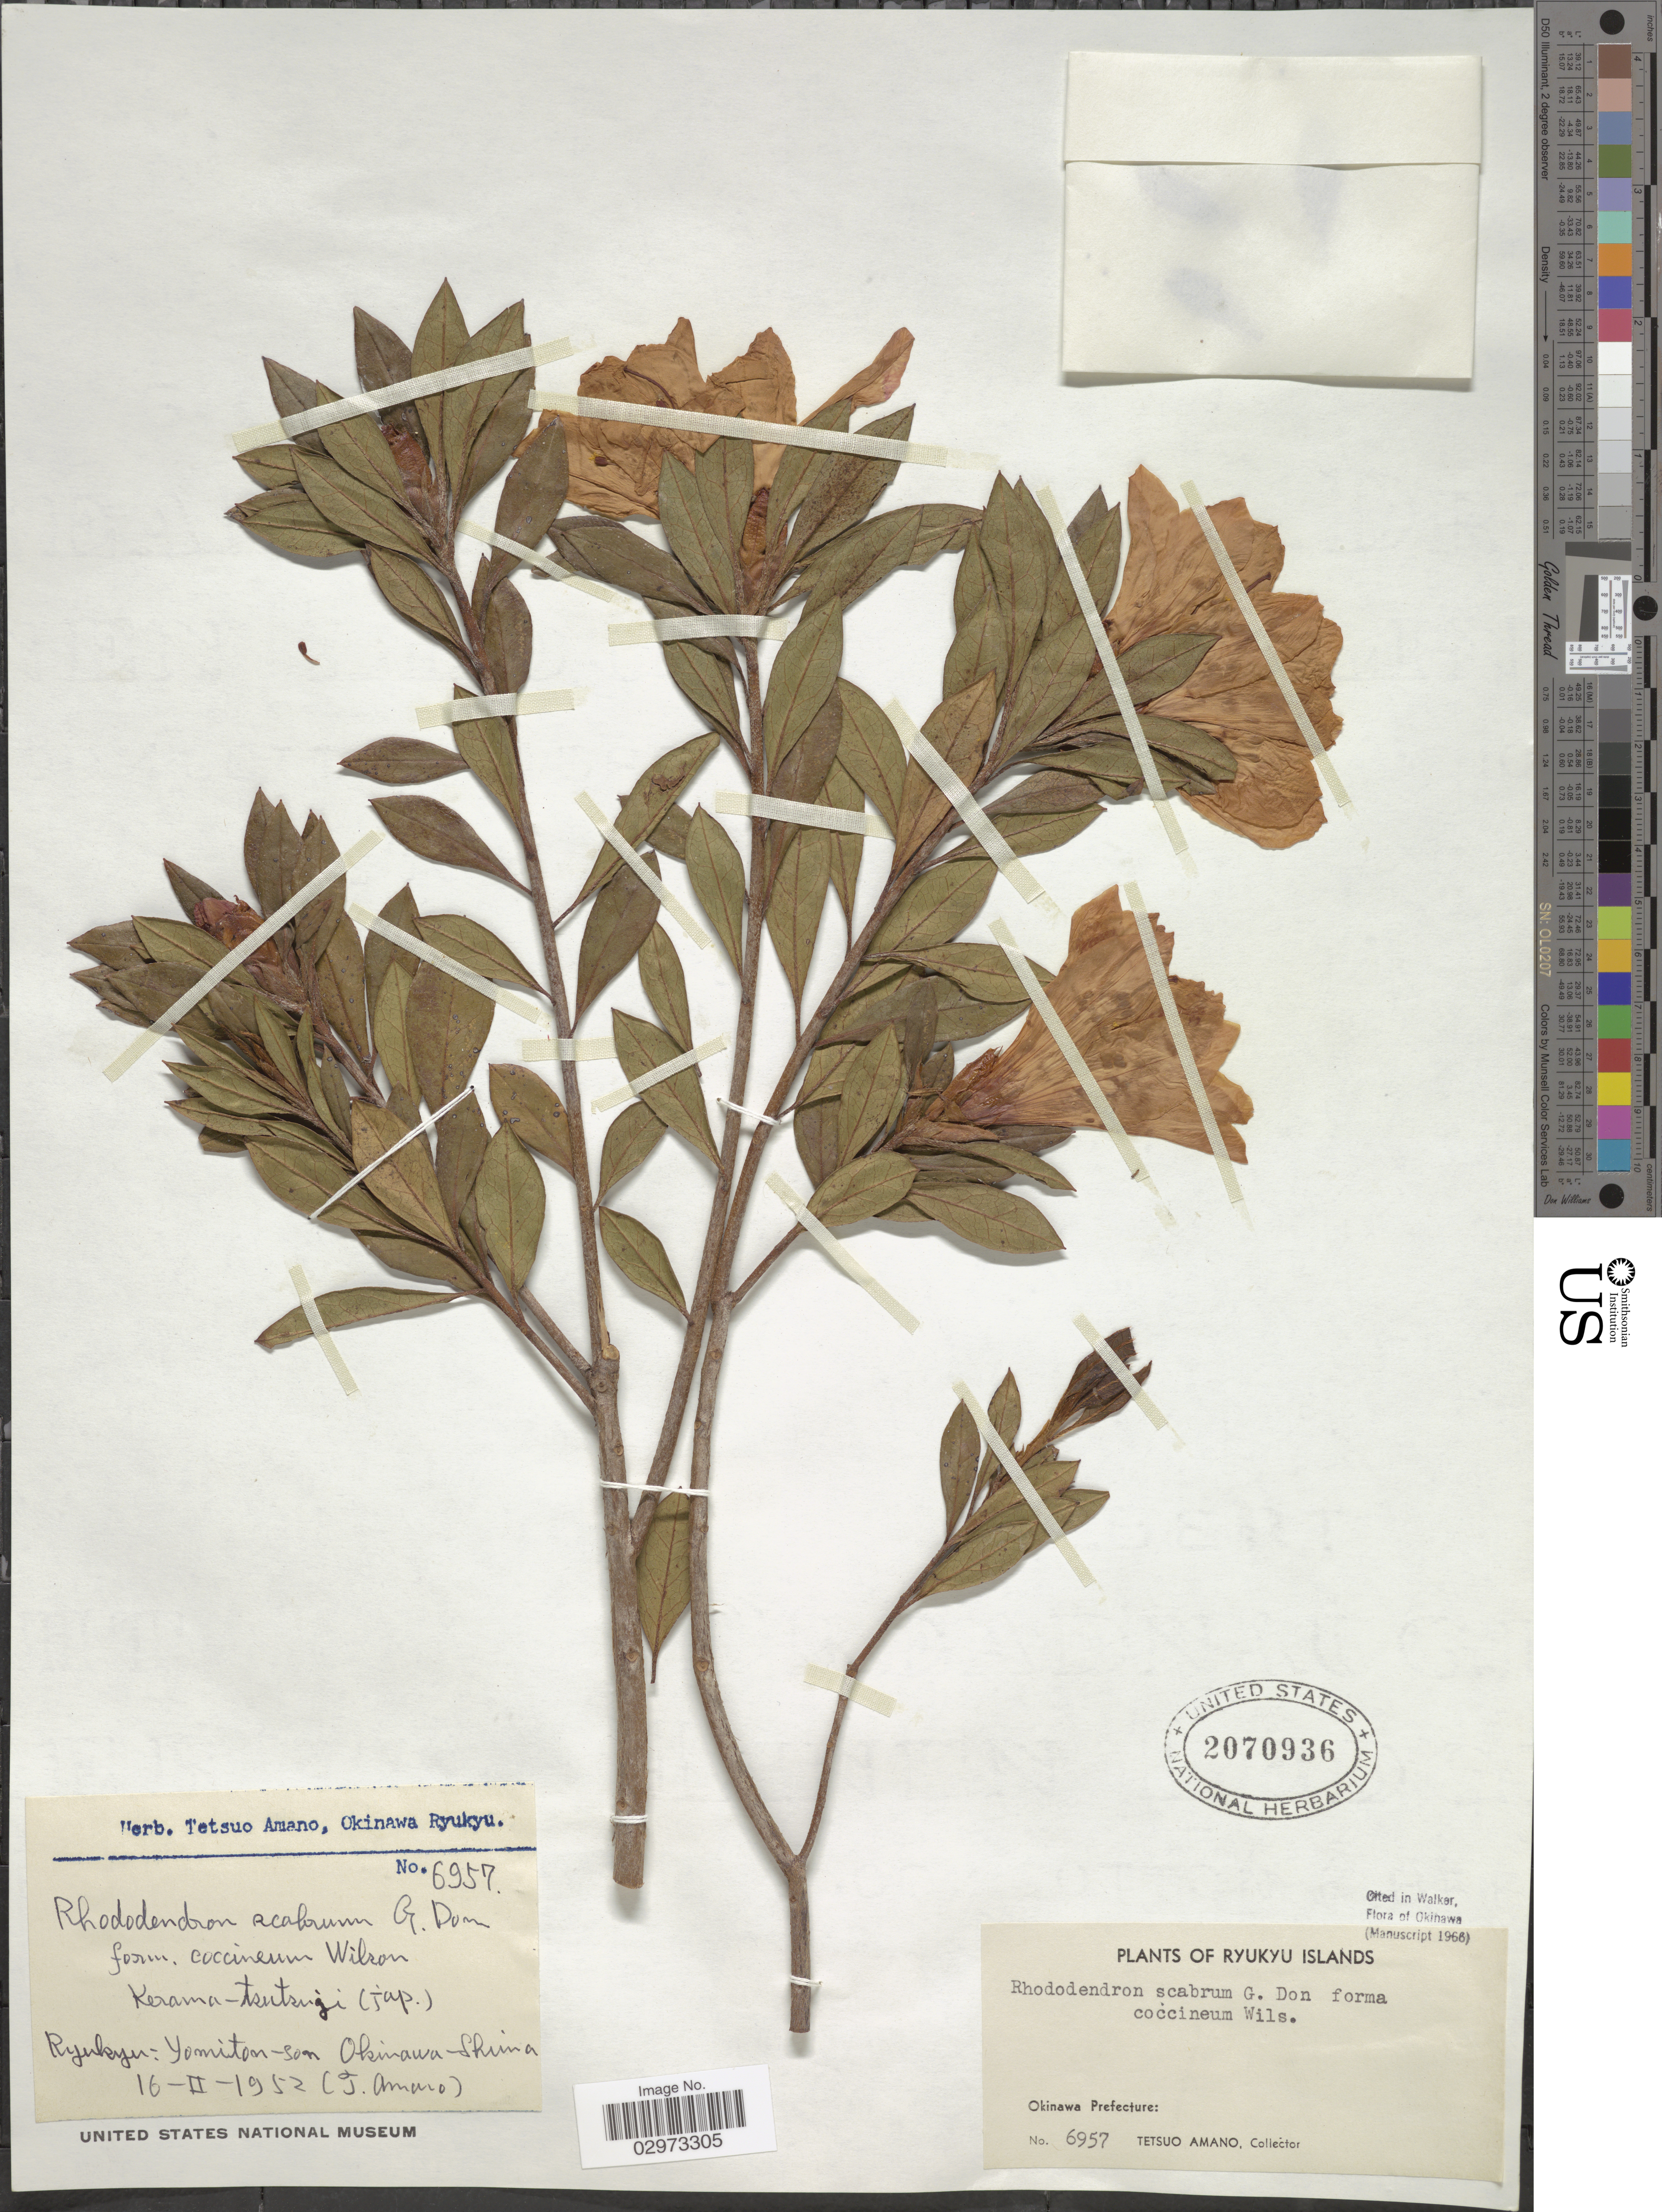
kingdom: Plantae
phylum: Tracheophyta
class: Magnoliopsida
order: Ericales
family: Ericaceae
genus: Rhododendron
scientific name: Rhododendron scabrum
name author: G. Don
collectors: T. Amano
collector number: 6957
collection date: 1952-02-16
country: Japan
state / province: Okinawa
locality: Ryukuy Islands. Okinawa Prefecture. Ryukyu: Yomiton-son. Okinawa-Shima.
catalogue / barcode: US 2070936